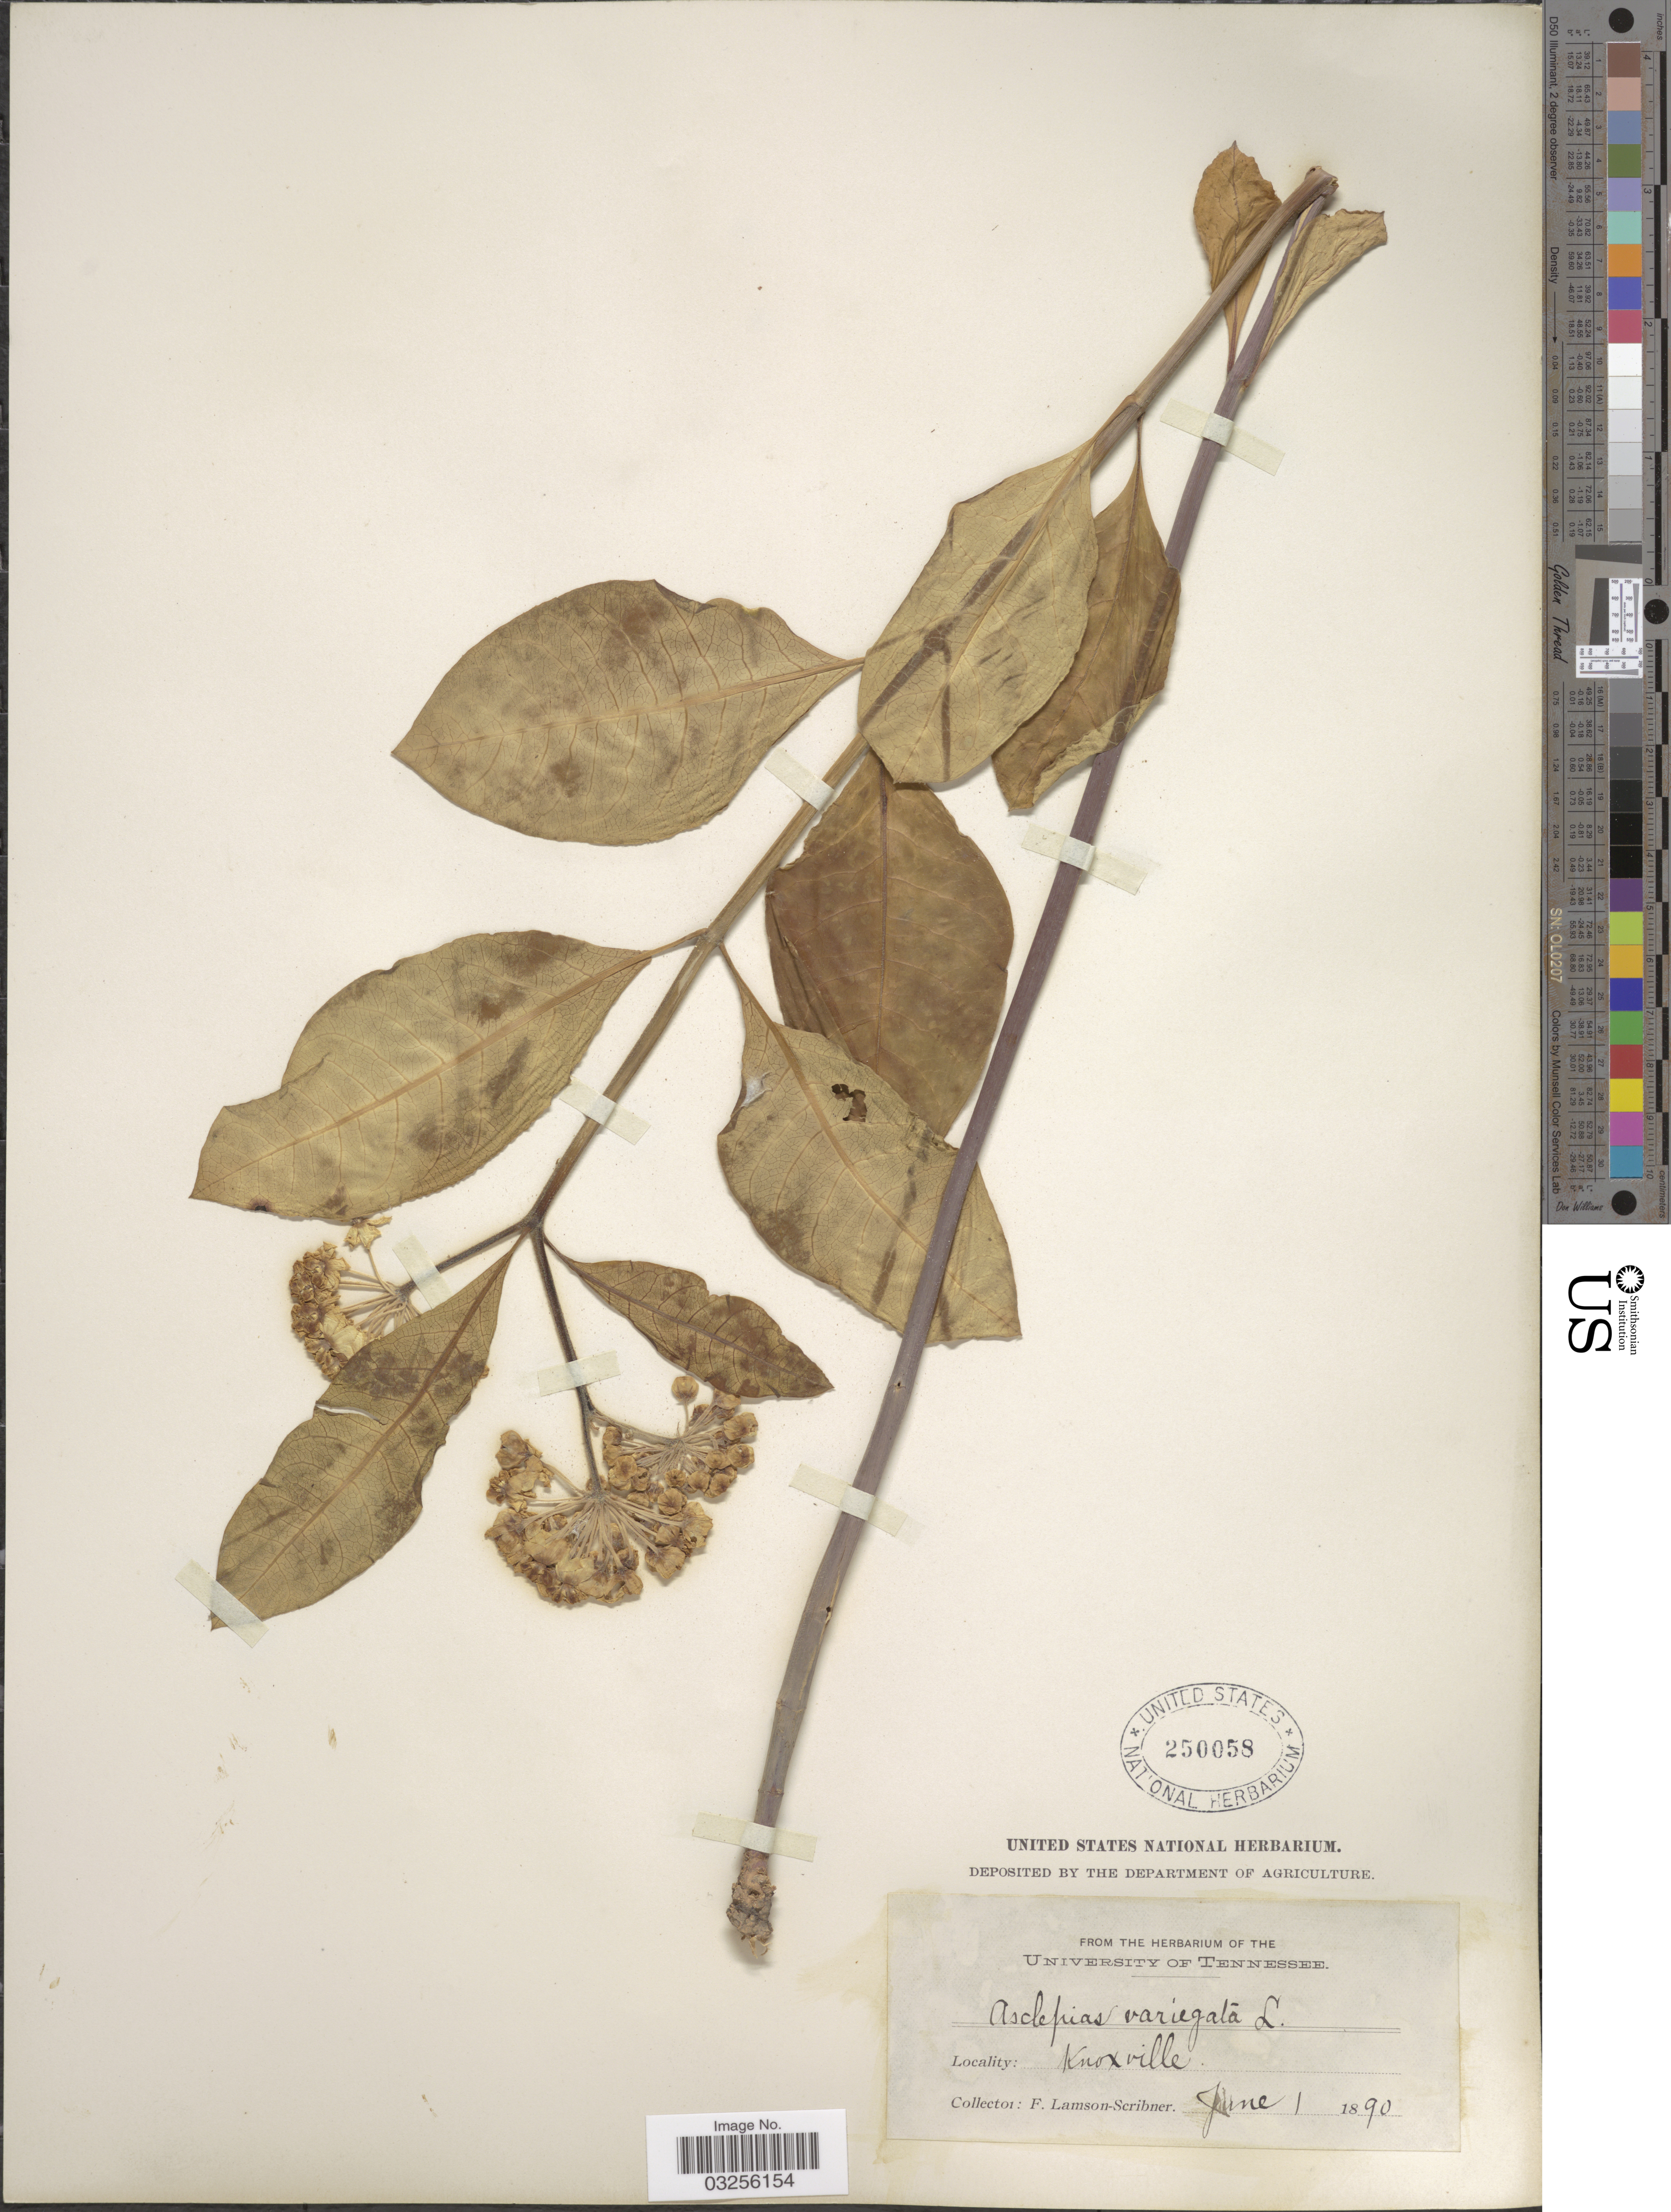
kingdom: Plantae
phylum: Tracheophyta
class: Magnoliopsida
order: Gentianales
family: Apocynaceae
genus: Asclepias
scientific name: Asclepias variegata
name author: L.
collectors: F. Lamson-Scribner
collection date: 1890-06-01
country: United States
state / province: Tennessee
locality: Knoxville.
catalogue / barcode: US 250058